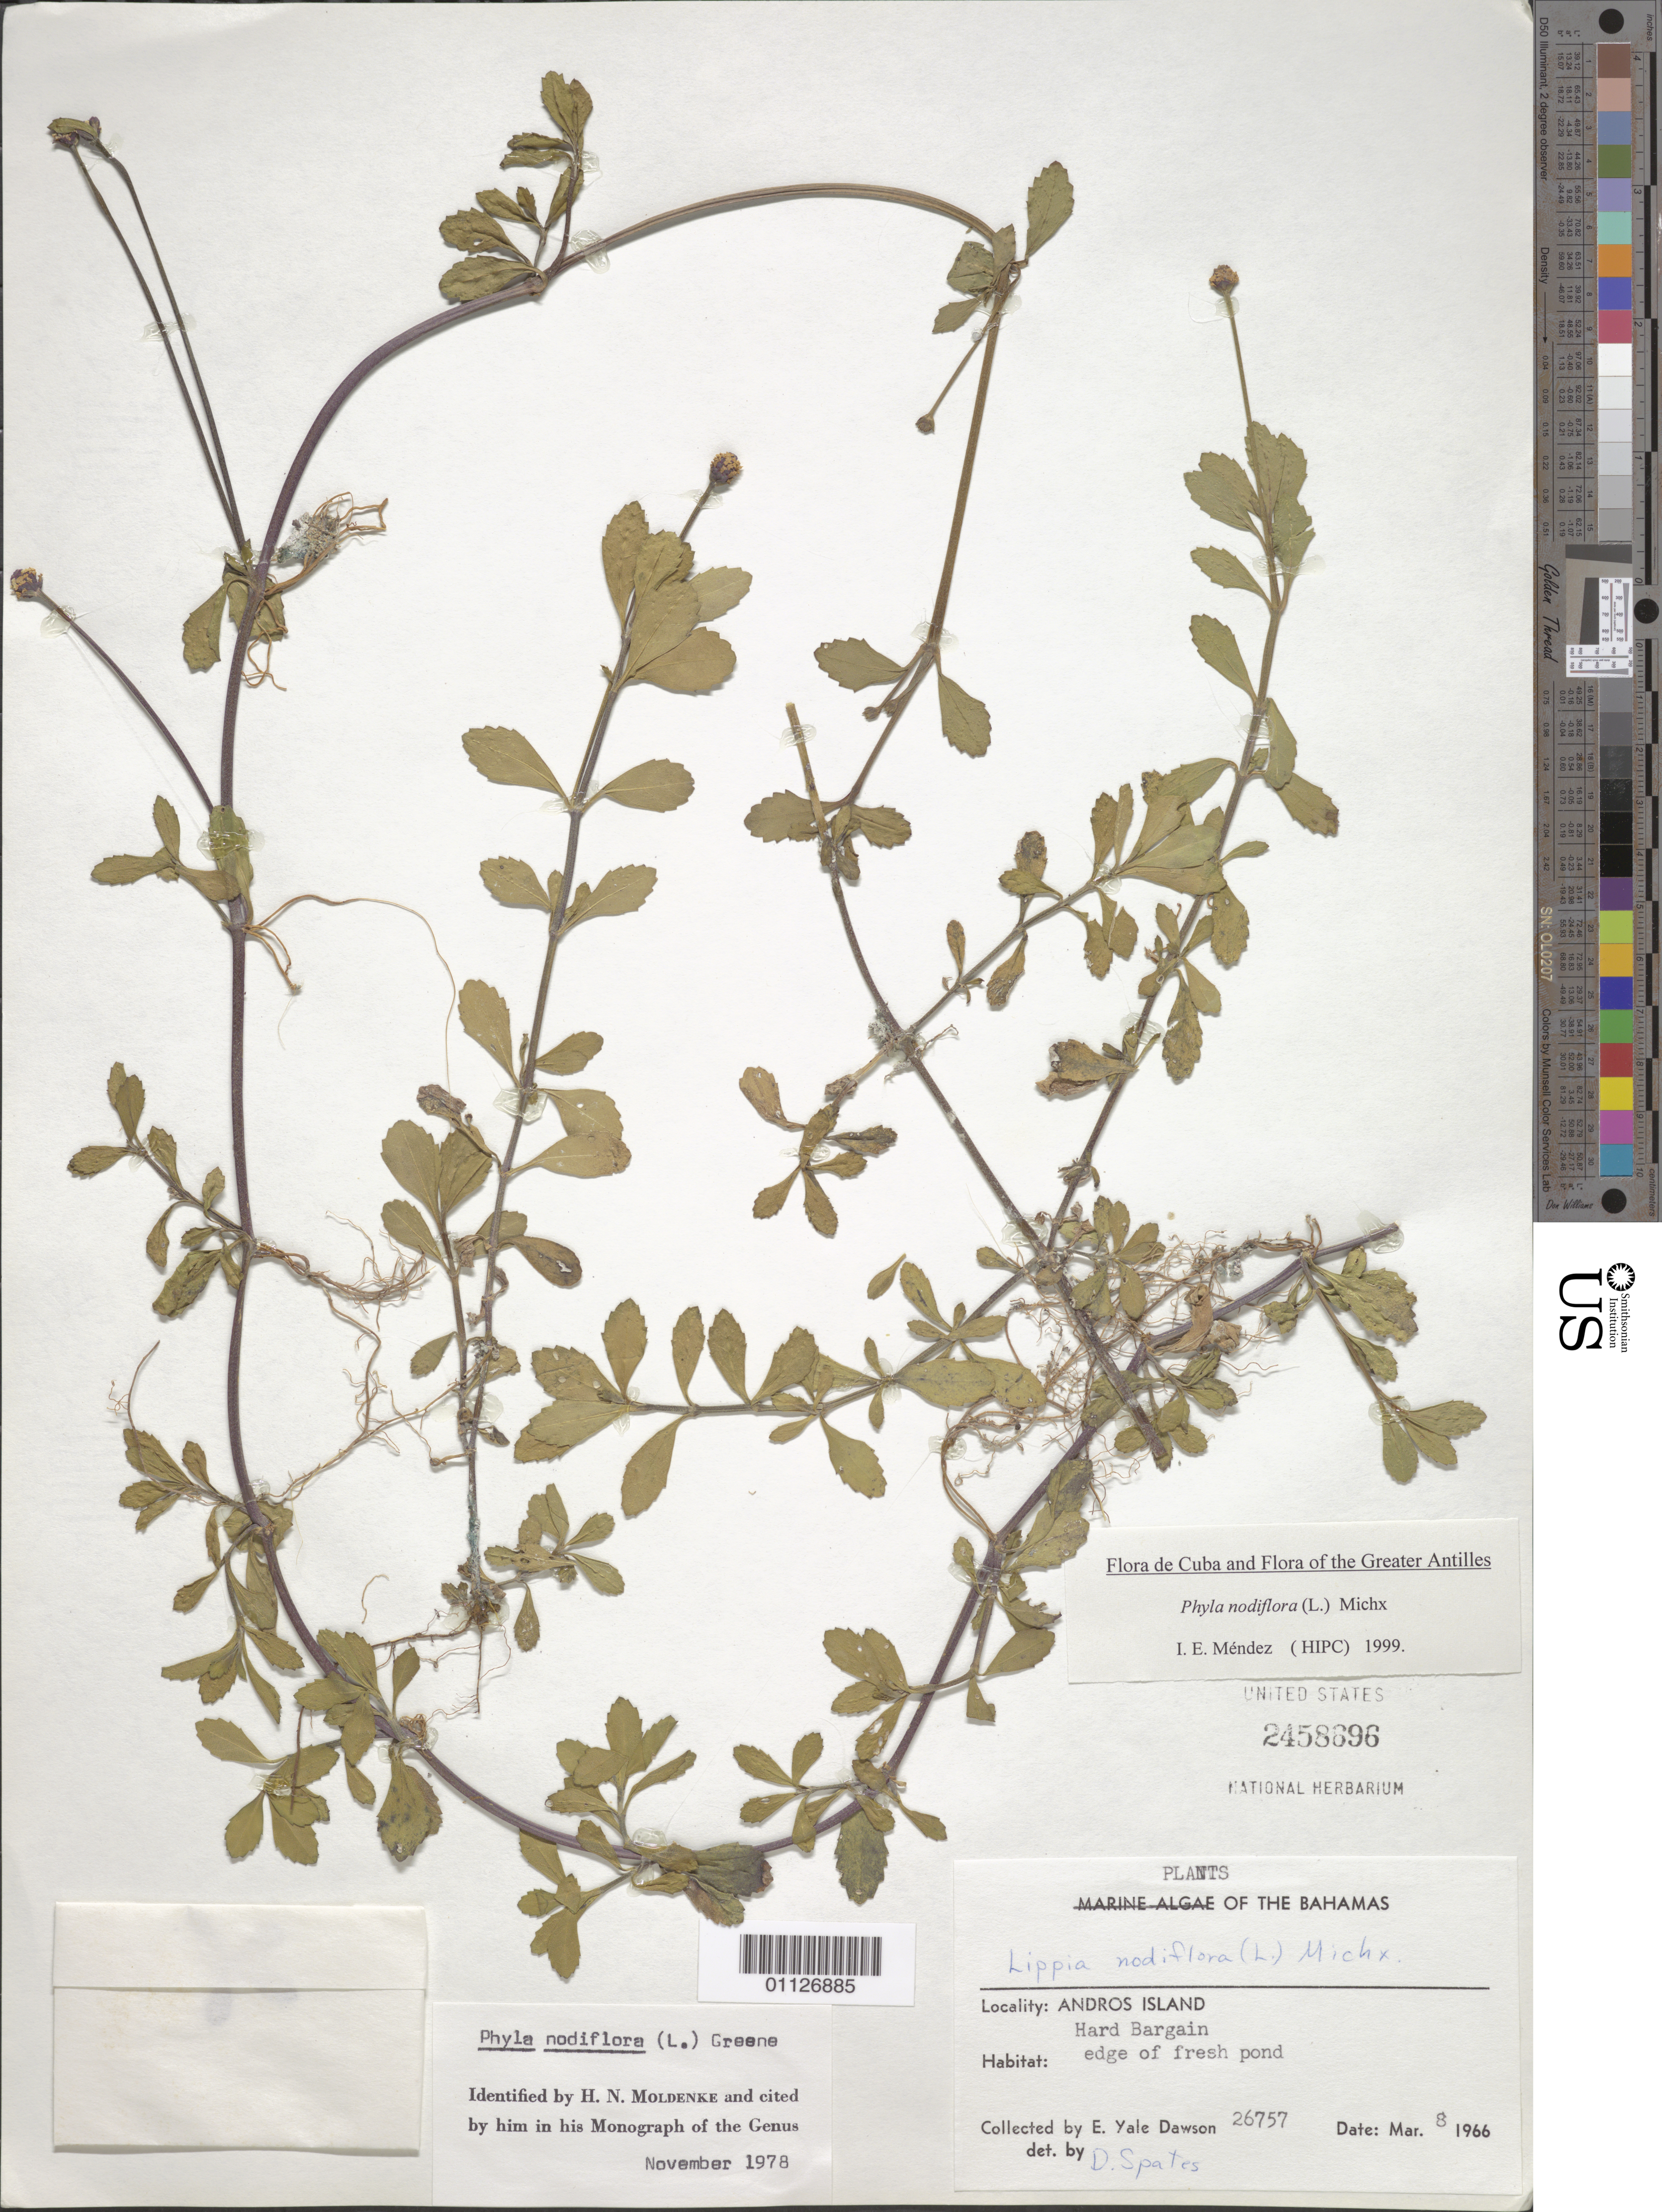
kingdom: Plantae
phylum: Tracheophyta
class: Magnoliopsida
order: Lamiales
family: Verbenaceae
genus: Phyla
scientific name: Phyla nodiflora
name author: (L.) Greene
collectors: E. Y. Dawson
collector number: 26757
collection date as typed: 08 Mar 1966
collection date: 1966-03-08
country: Bahamas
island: Andros I.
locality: Hard Bargain, edge of fresh pond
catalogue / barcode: US 2458696